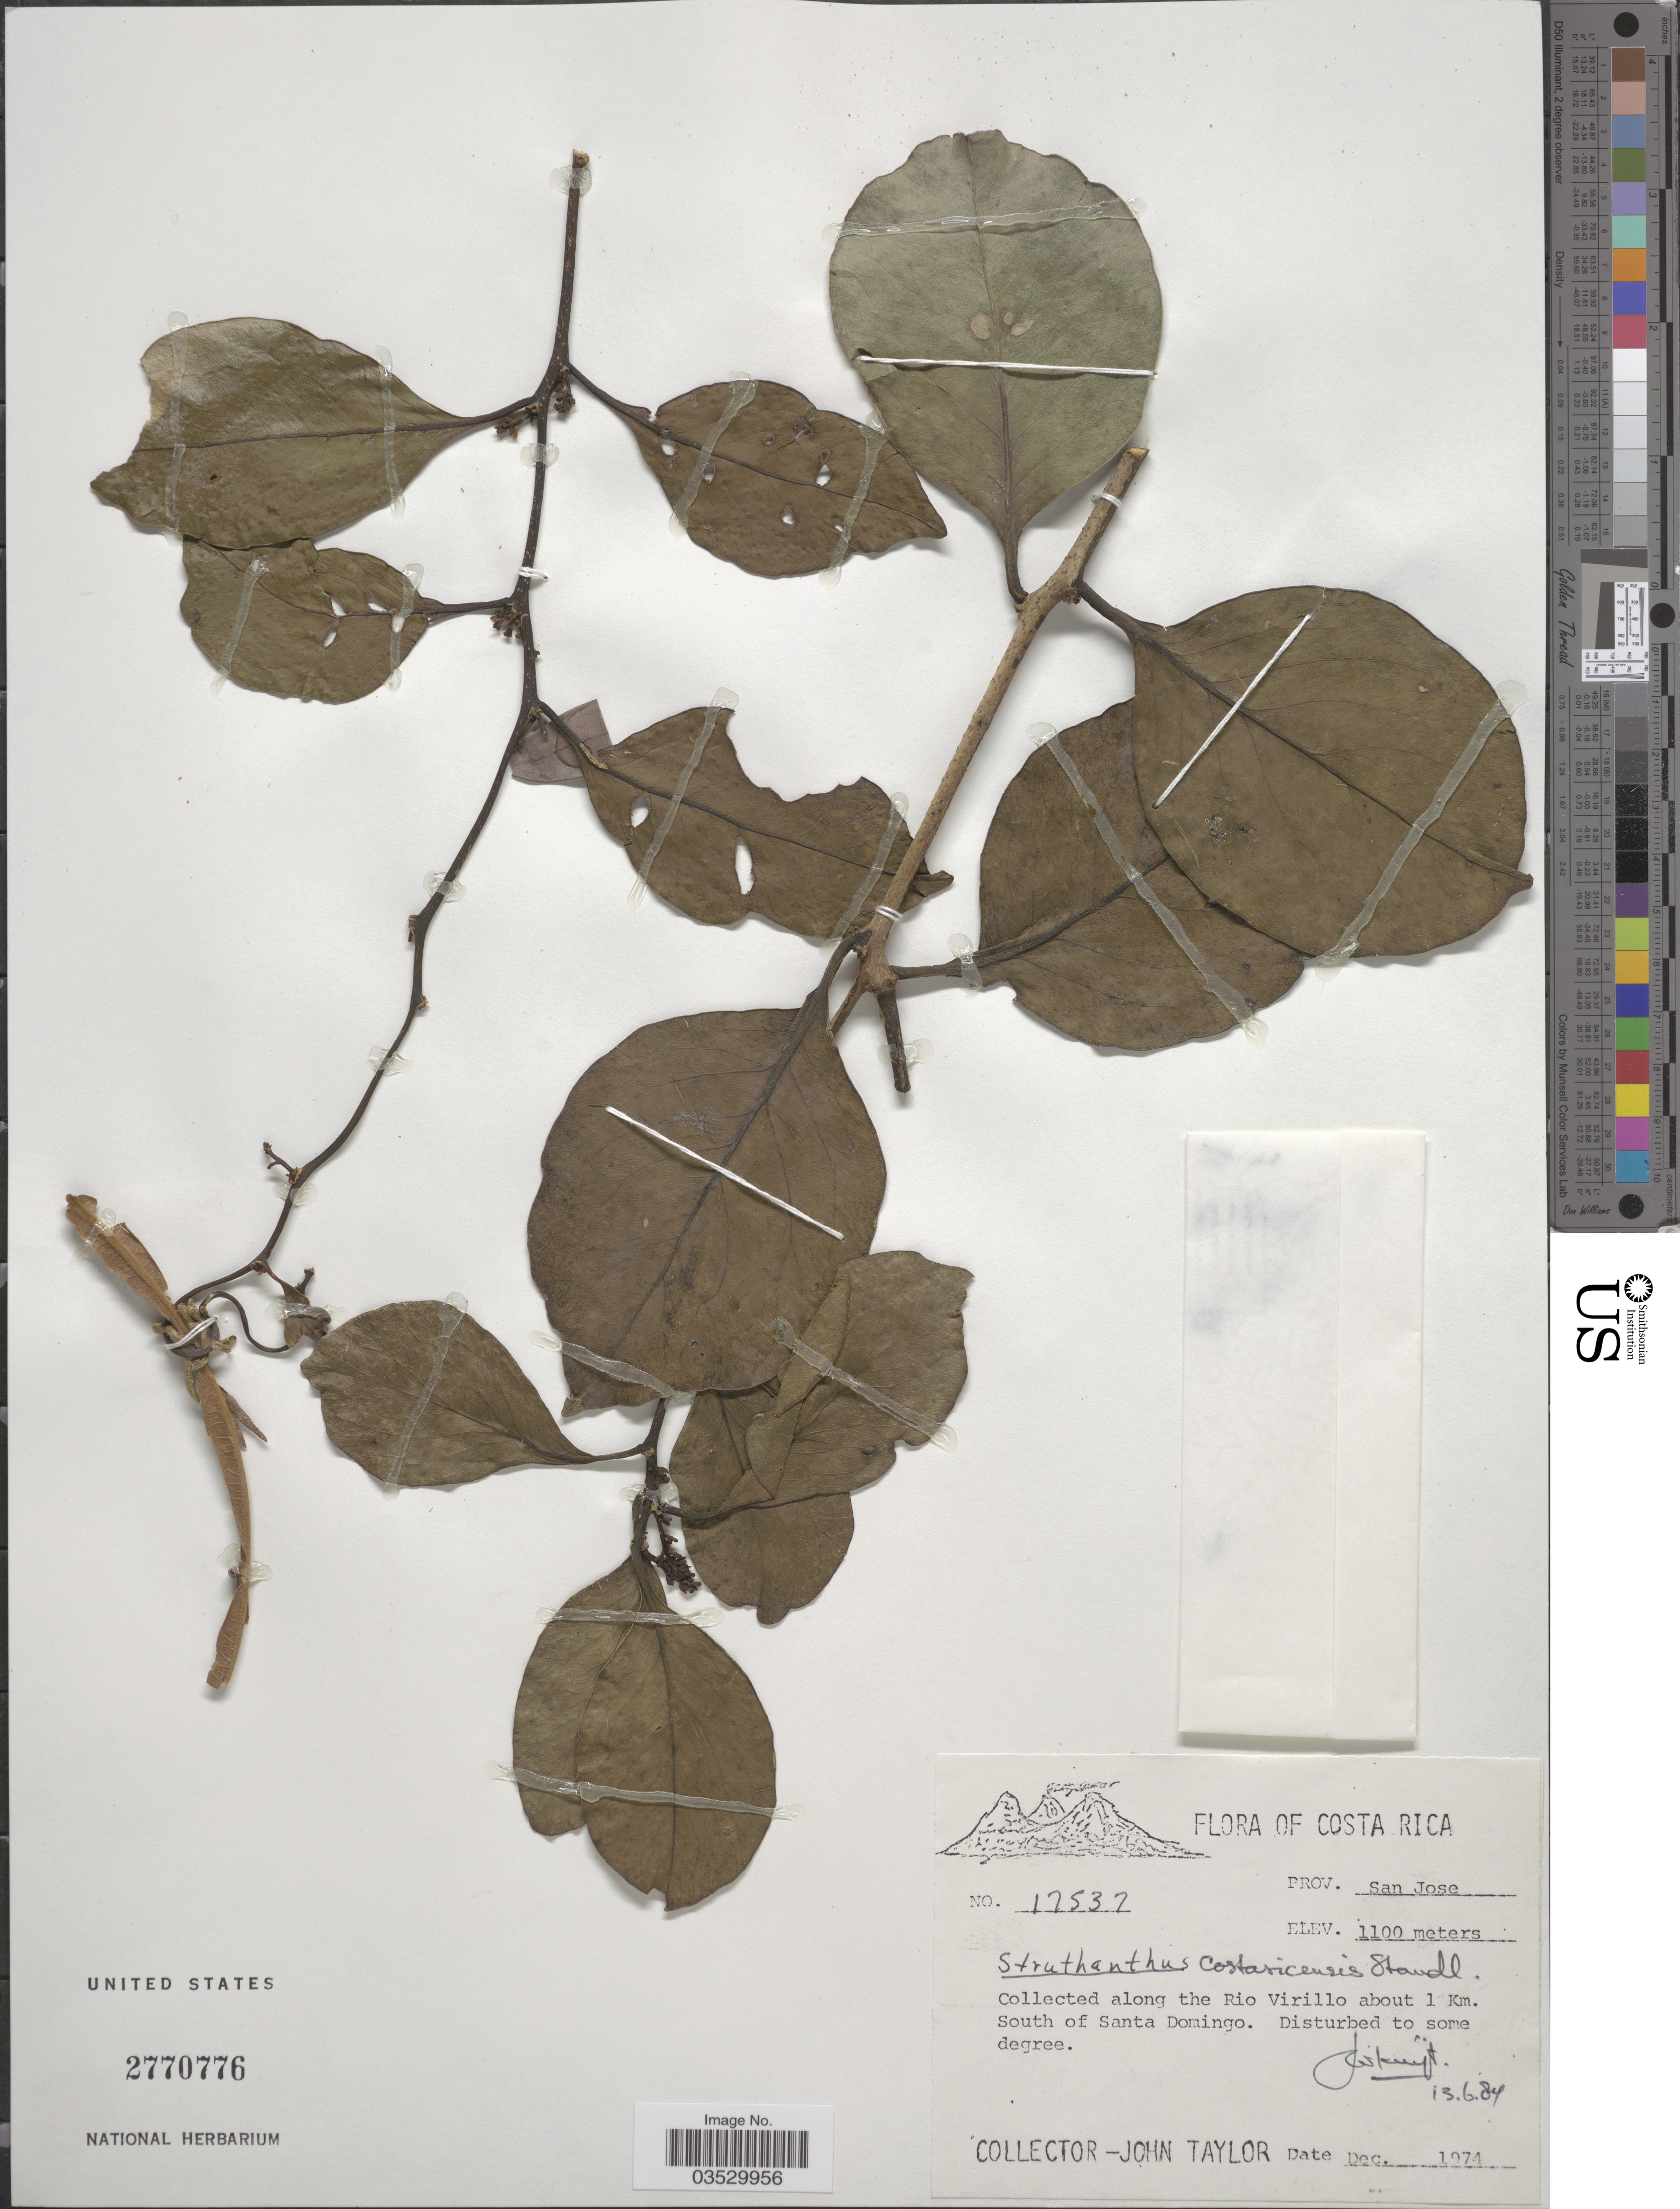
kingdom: Plantae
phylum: Tracheophyta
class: Magnoliopsida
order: Santalales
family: Loranthaceae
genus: Struthanthus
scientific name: Struthanthus costaricensis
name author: Standl.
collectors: J. Taylor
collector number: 17537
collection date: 1974-12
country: Costa Rica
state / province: San José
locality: Along the Rio Virillo about 1 Km. South of Santa Domingo.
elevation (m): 1100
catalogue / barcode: US 2770776